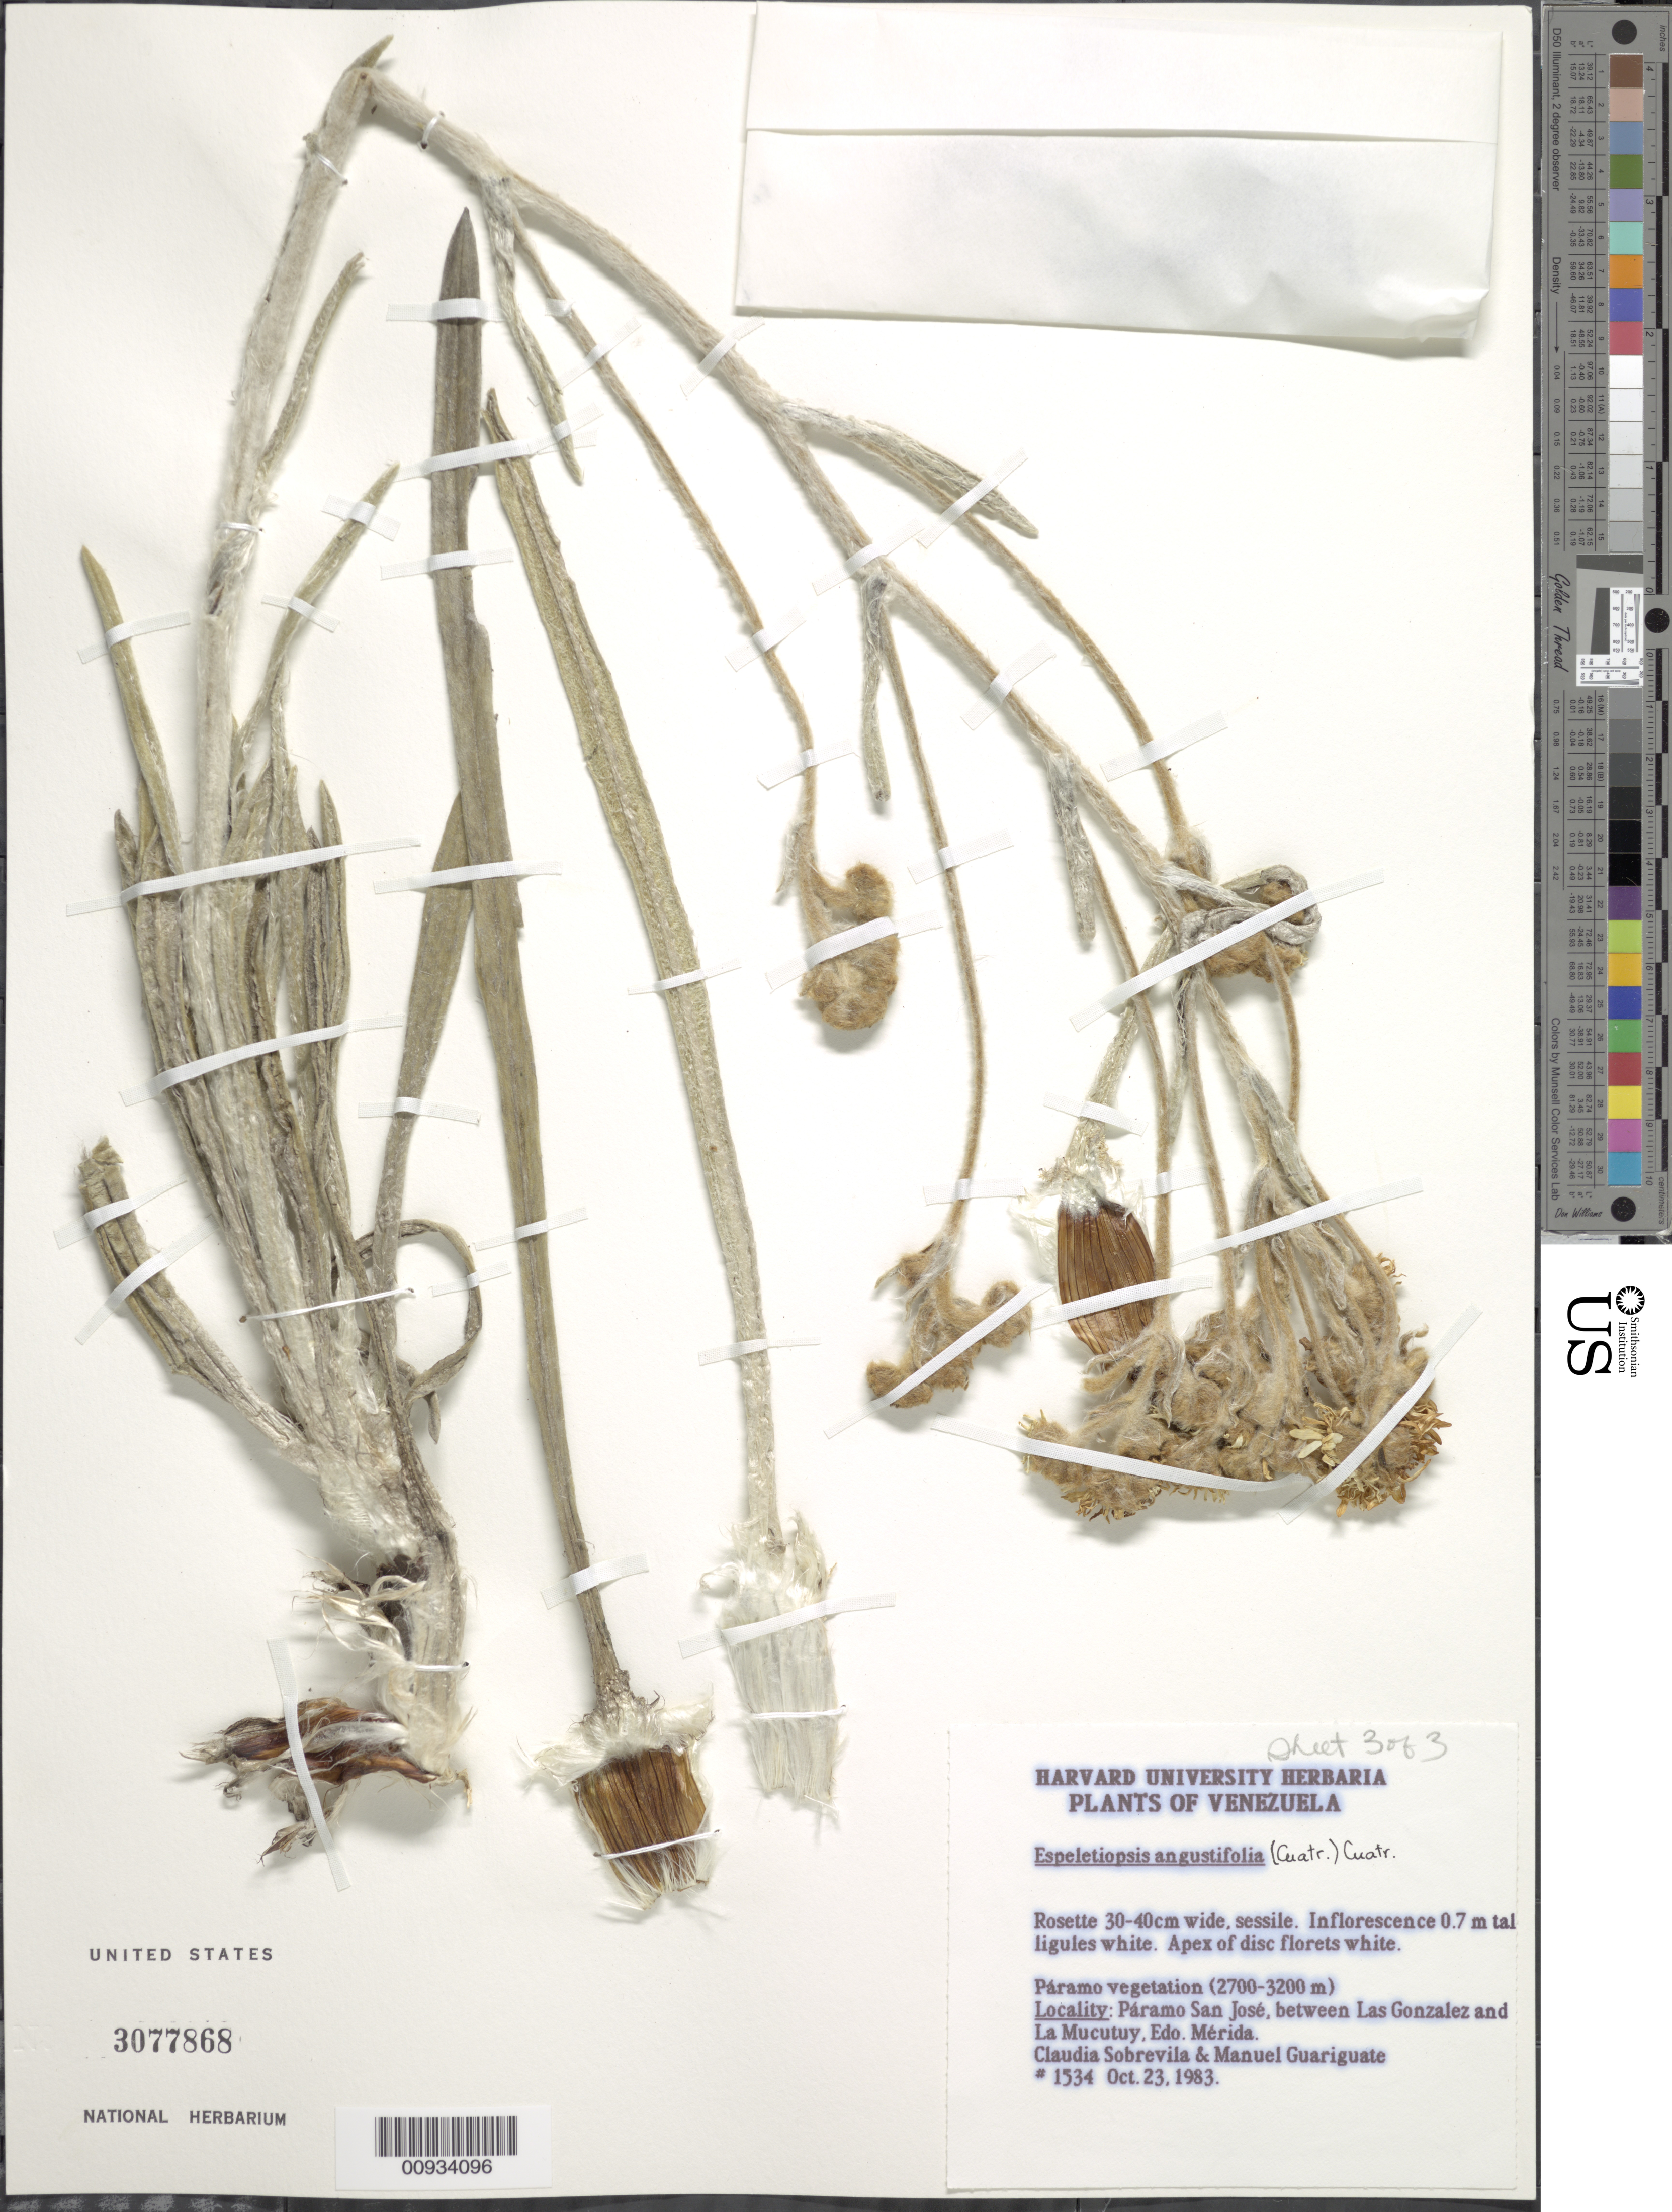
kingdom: Plantae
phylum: Tracheophyta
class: Magnoliopsida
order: Asterales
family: Asteraceae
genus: Espeletiopsis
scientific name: Espeletiopsis angustifolia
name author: (Cuatrec.) Cuatrec.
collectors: C. Sobrevila & M. López Figueiras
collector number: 1534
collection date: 1983-10-23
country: Venezuela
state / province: Mérida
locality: Paramo San Jose, between Las Gonzalez and La Mucutuy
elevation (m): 2700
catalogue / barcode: US 3077868